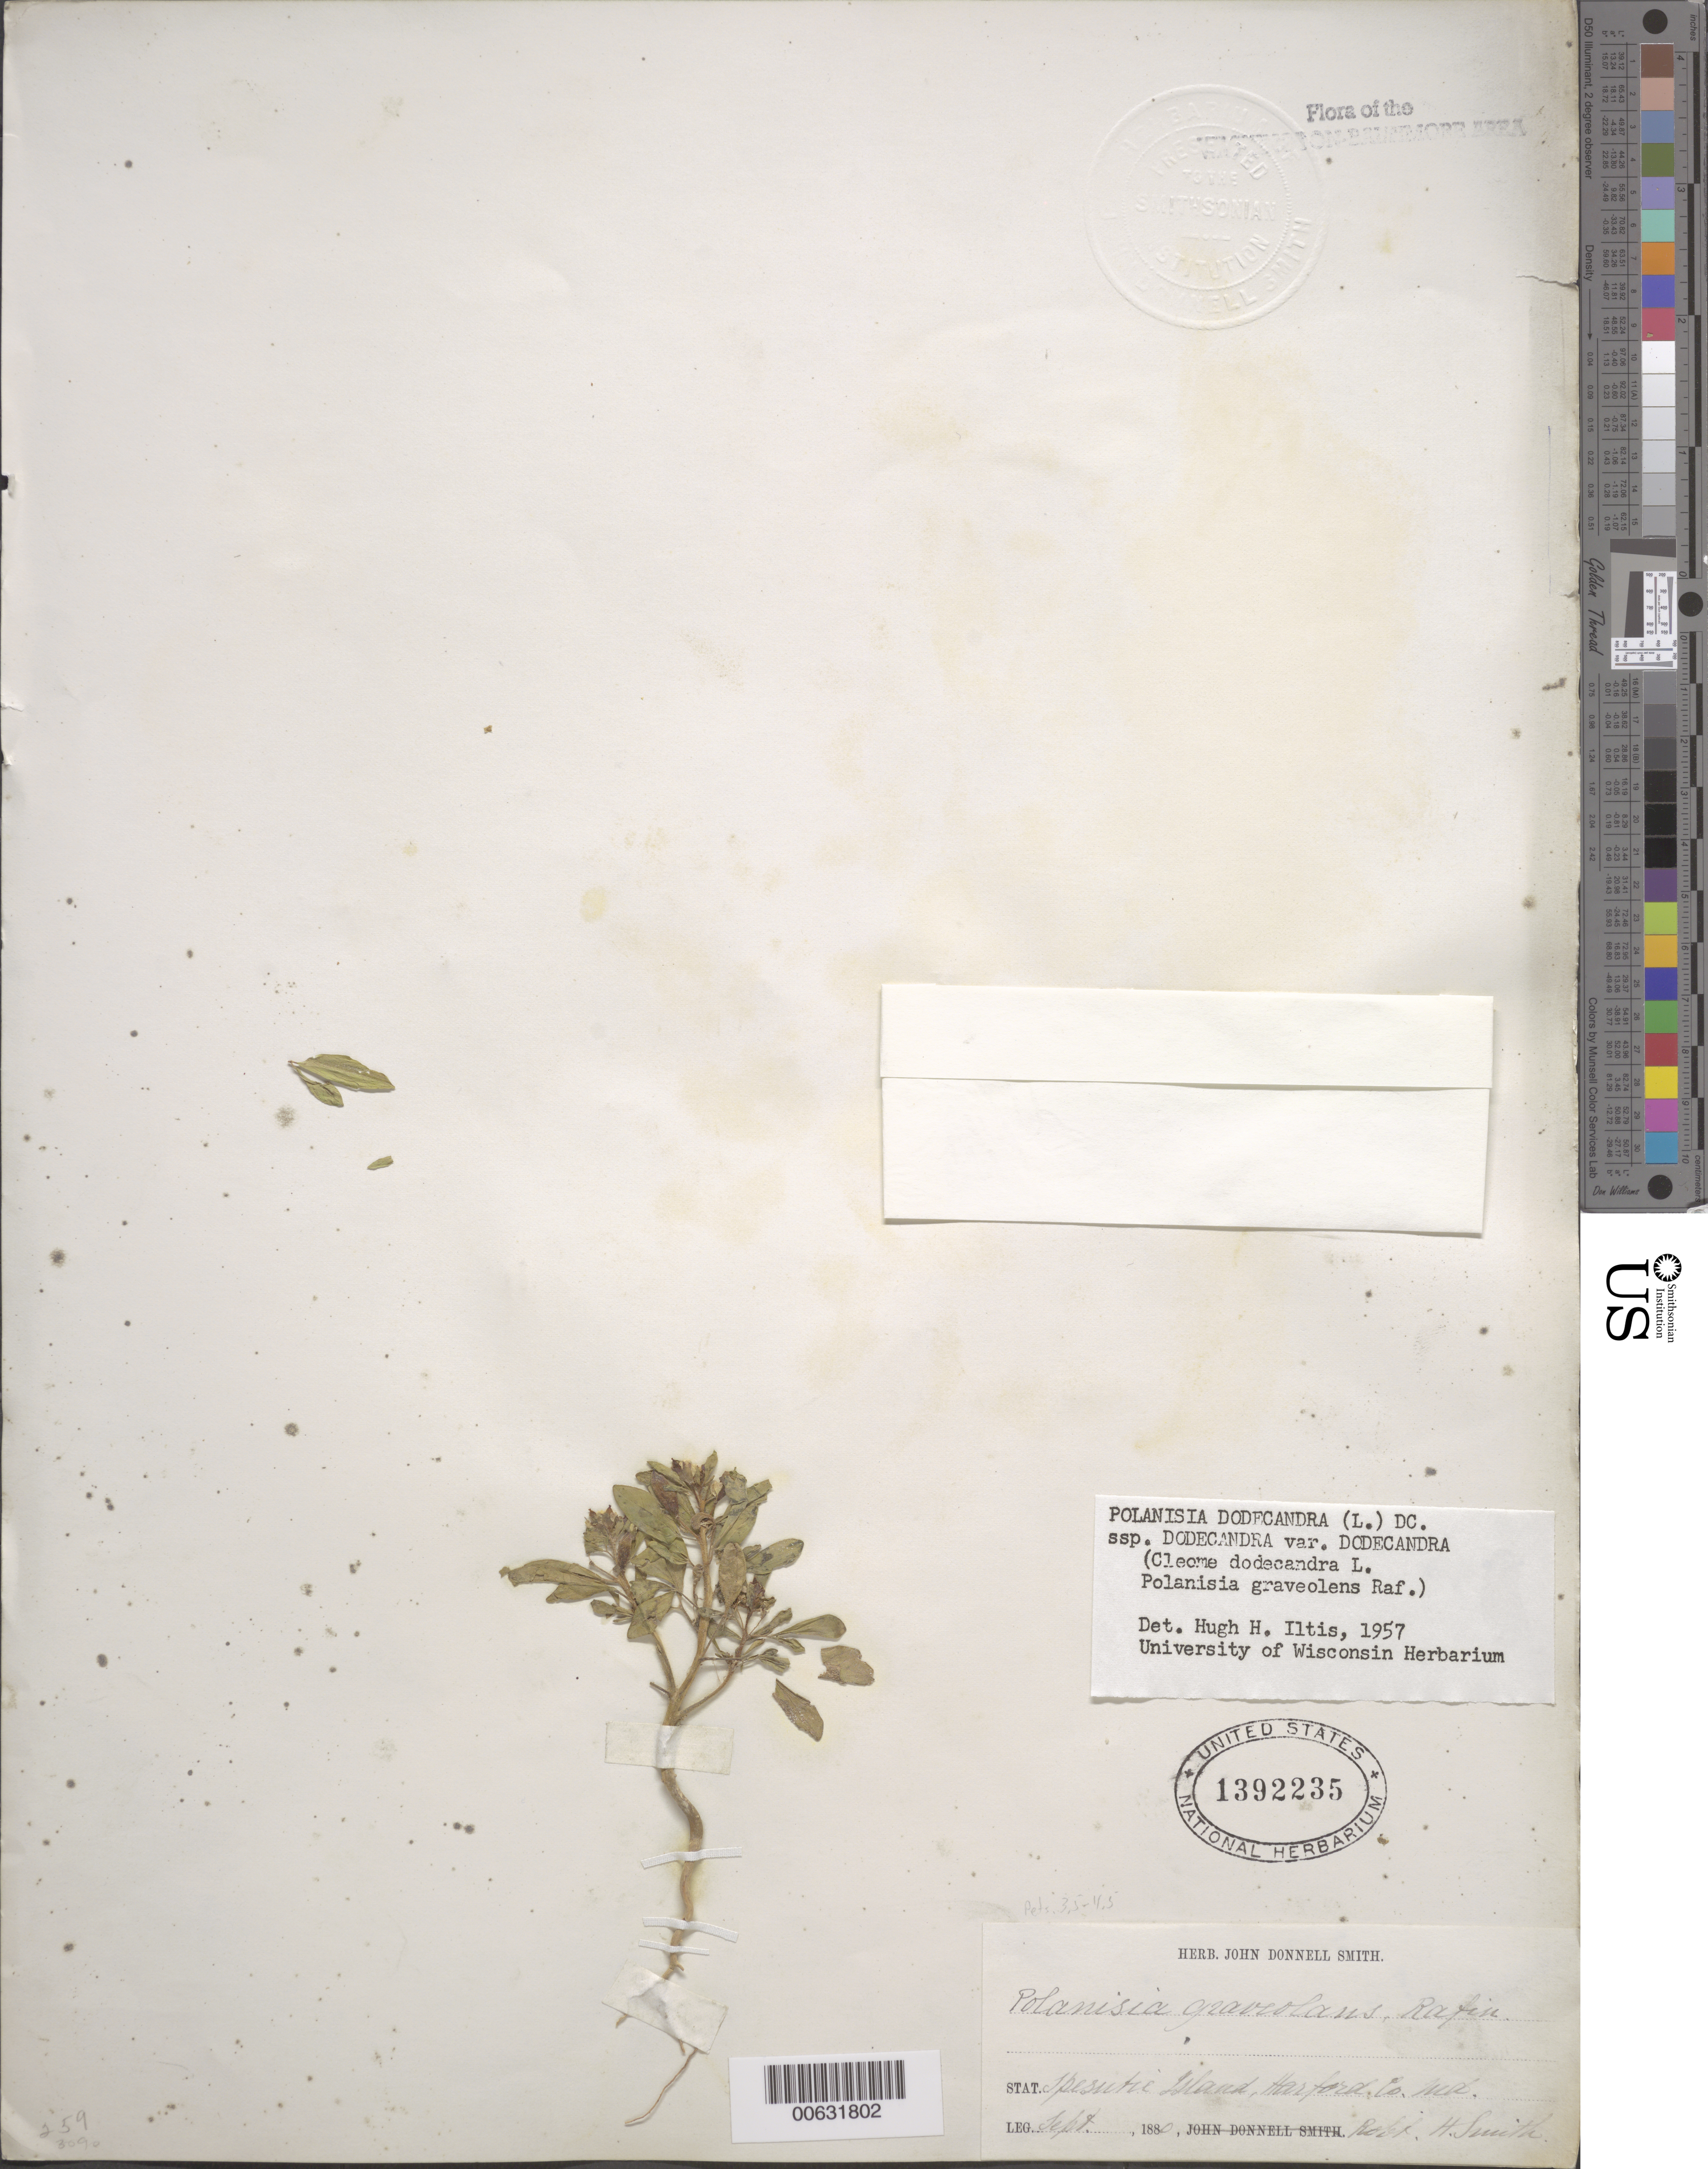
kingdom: Plantae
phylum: Tracheophyta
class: Magnoliopsida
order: Brassicales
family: Cleomaceae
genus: Polanisia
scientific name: Polanisia dodecandra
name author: (L.) DC.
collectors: R. H. Smith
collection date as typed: Sep 1880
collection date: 1880-09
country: United States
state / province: Maryland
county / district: Harford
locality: Spesutie Island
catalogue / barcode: US 1392235